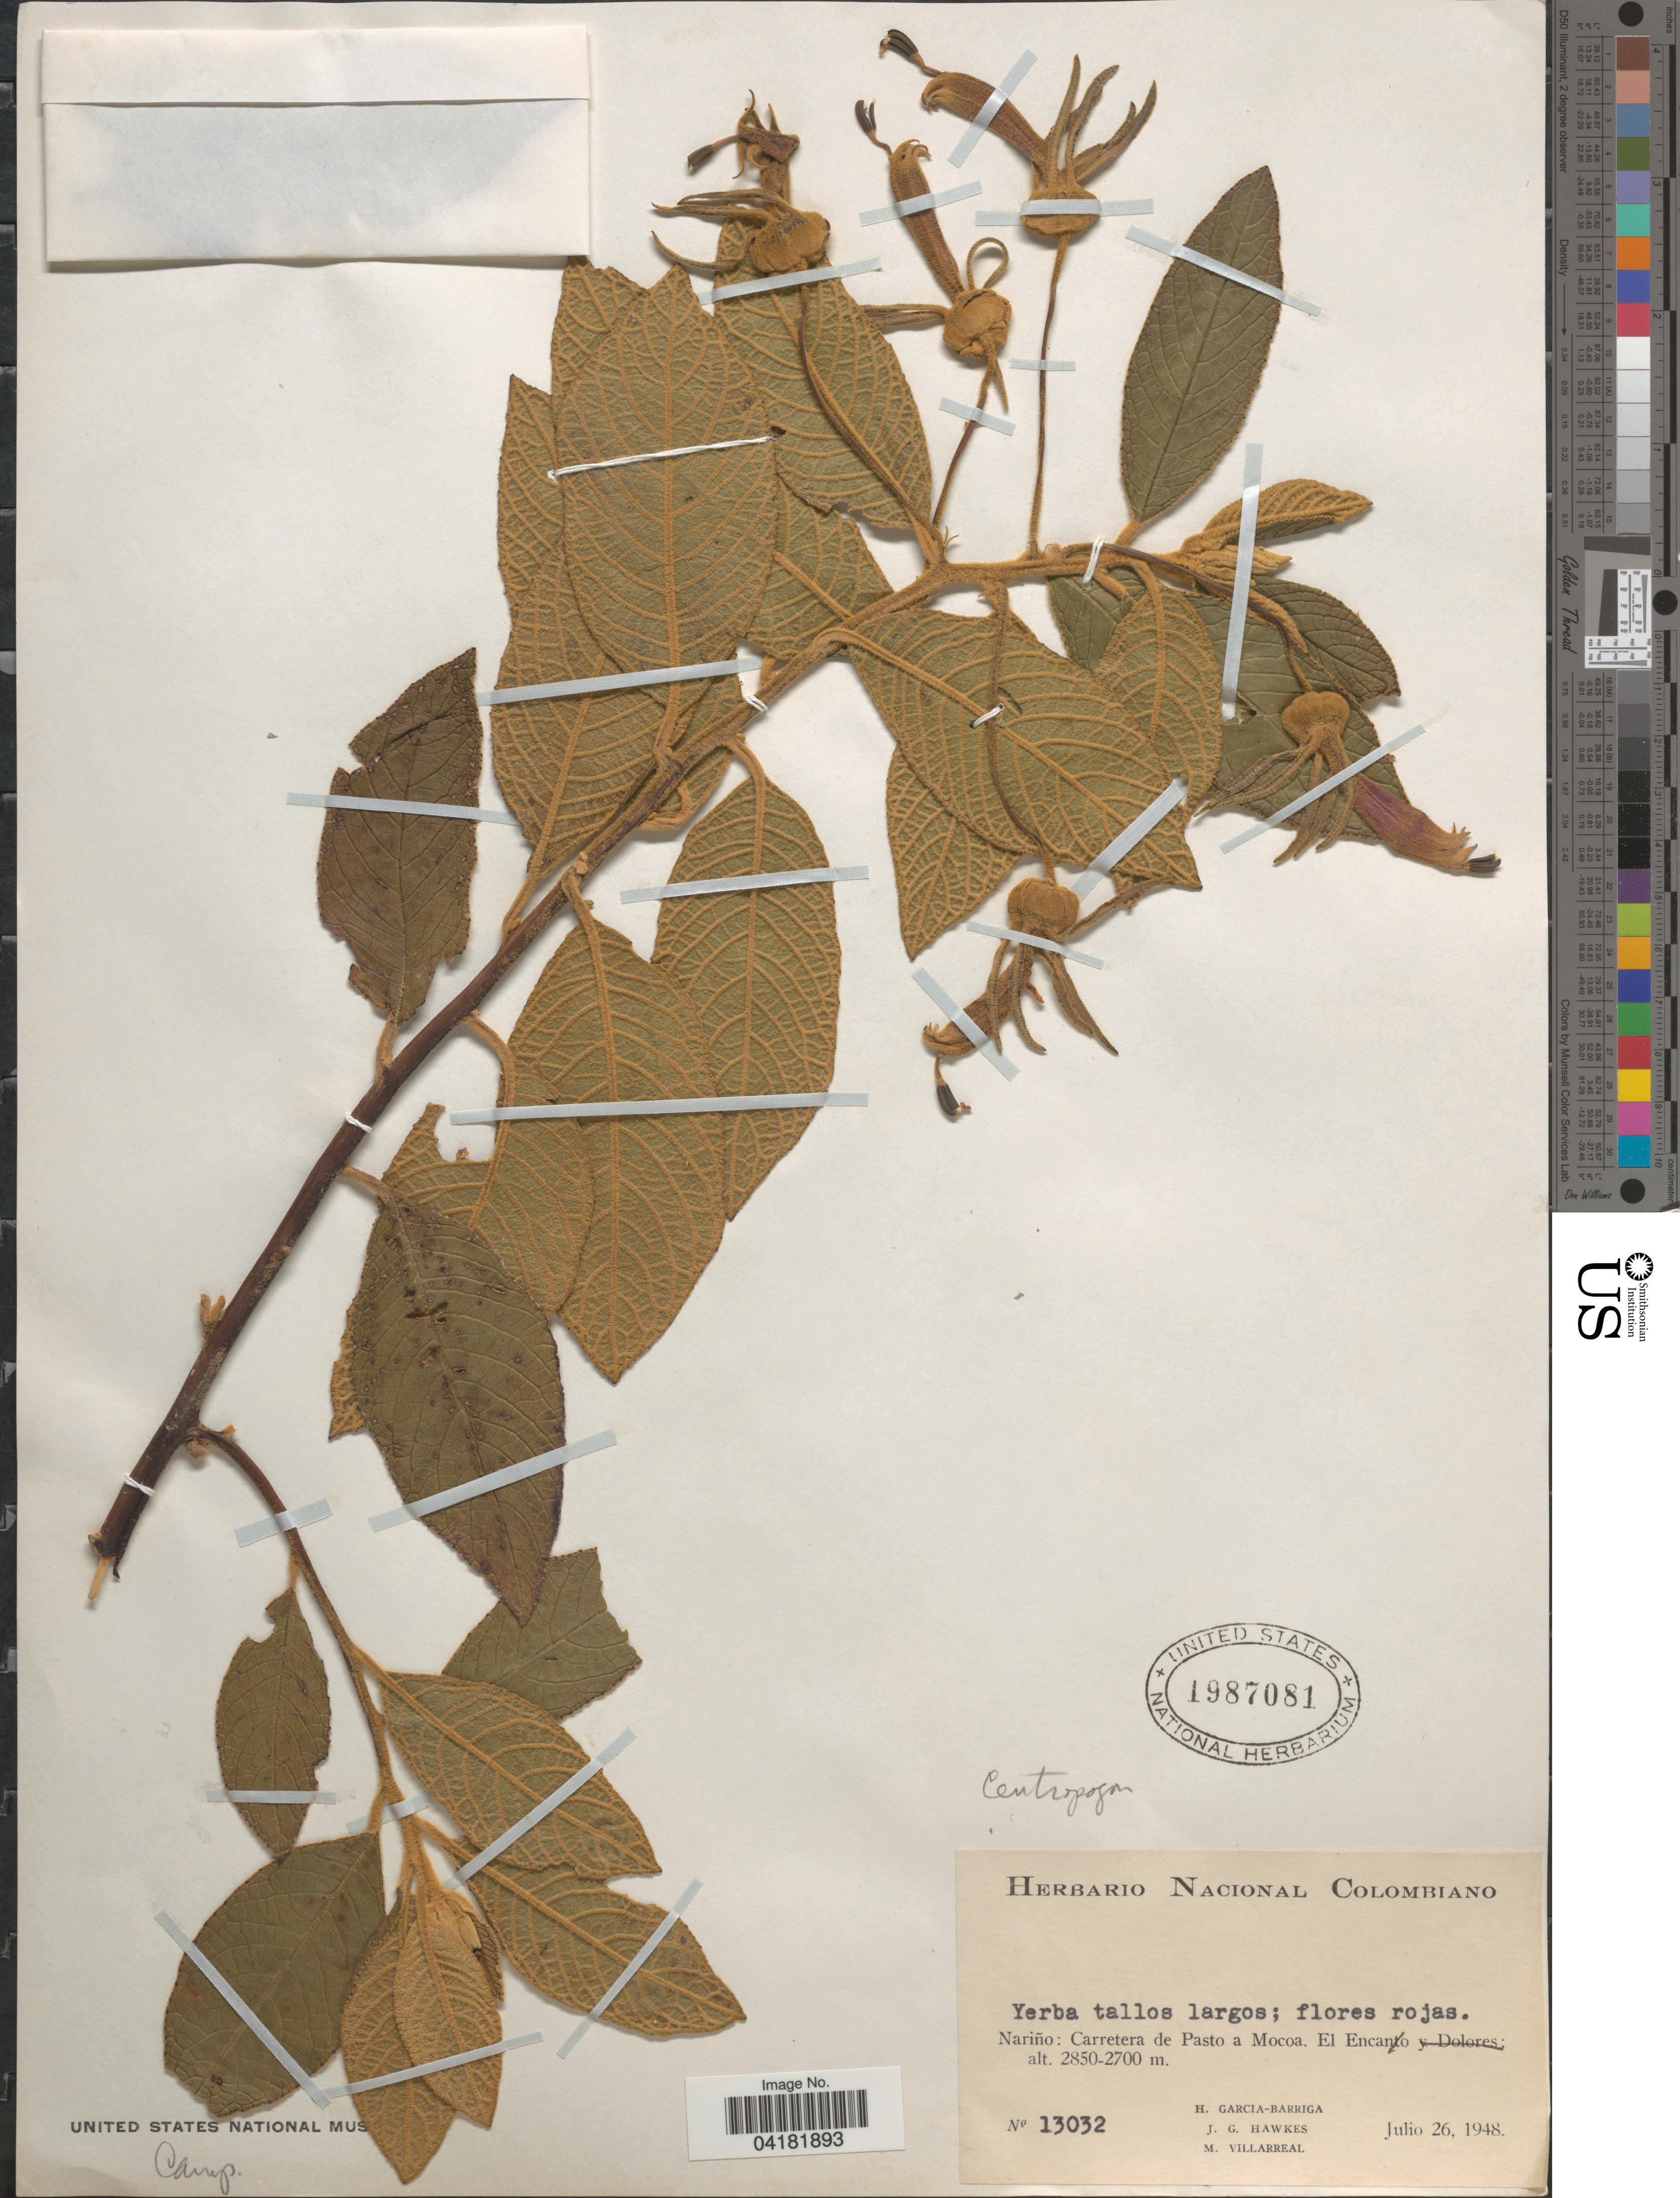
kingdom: Plantae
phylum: Tracheophyta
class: Magnoliopsida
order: Asterales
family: Campanulaceae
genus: Centropogon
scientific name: Centropogon sp.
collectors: H. García Barriga, J. Hawkes & M. Villarreal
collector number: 13032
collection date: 1948-07-26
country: Colombia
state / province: Nariño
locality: Carretera de Pasto a Mocoa. El Encano.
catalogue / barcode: US 1987081